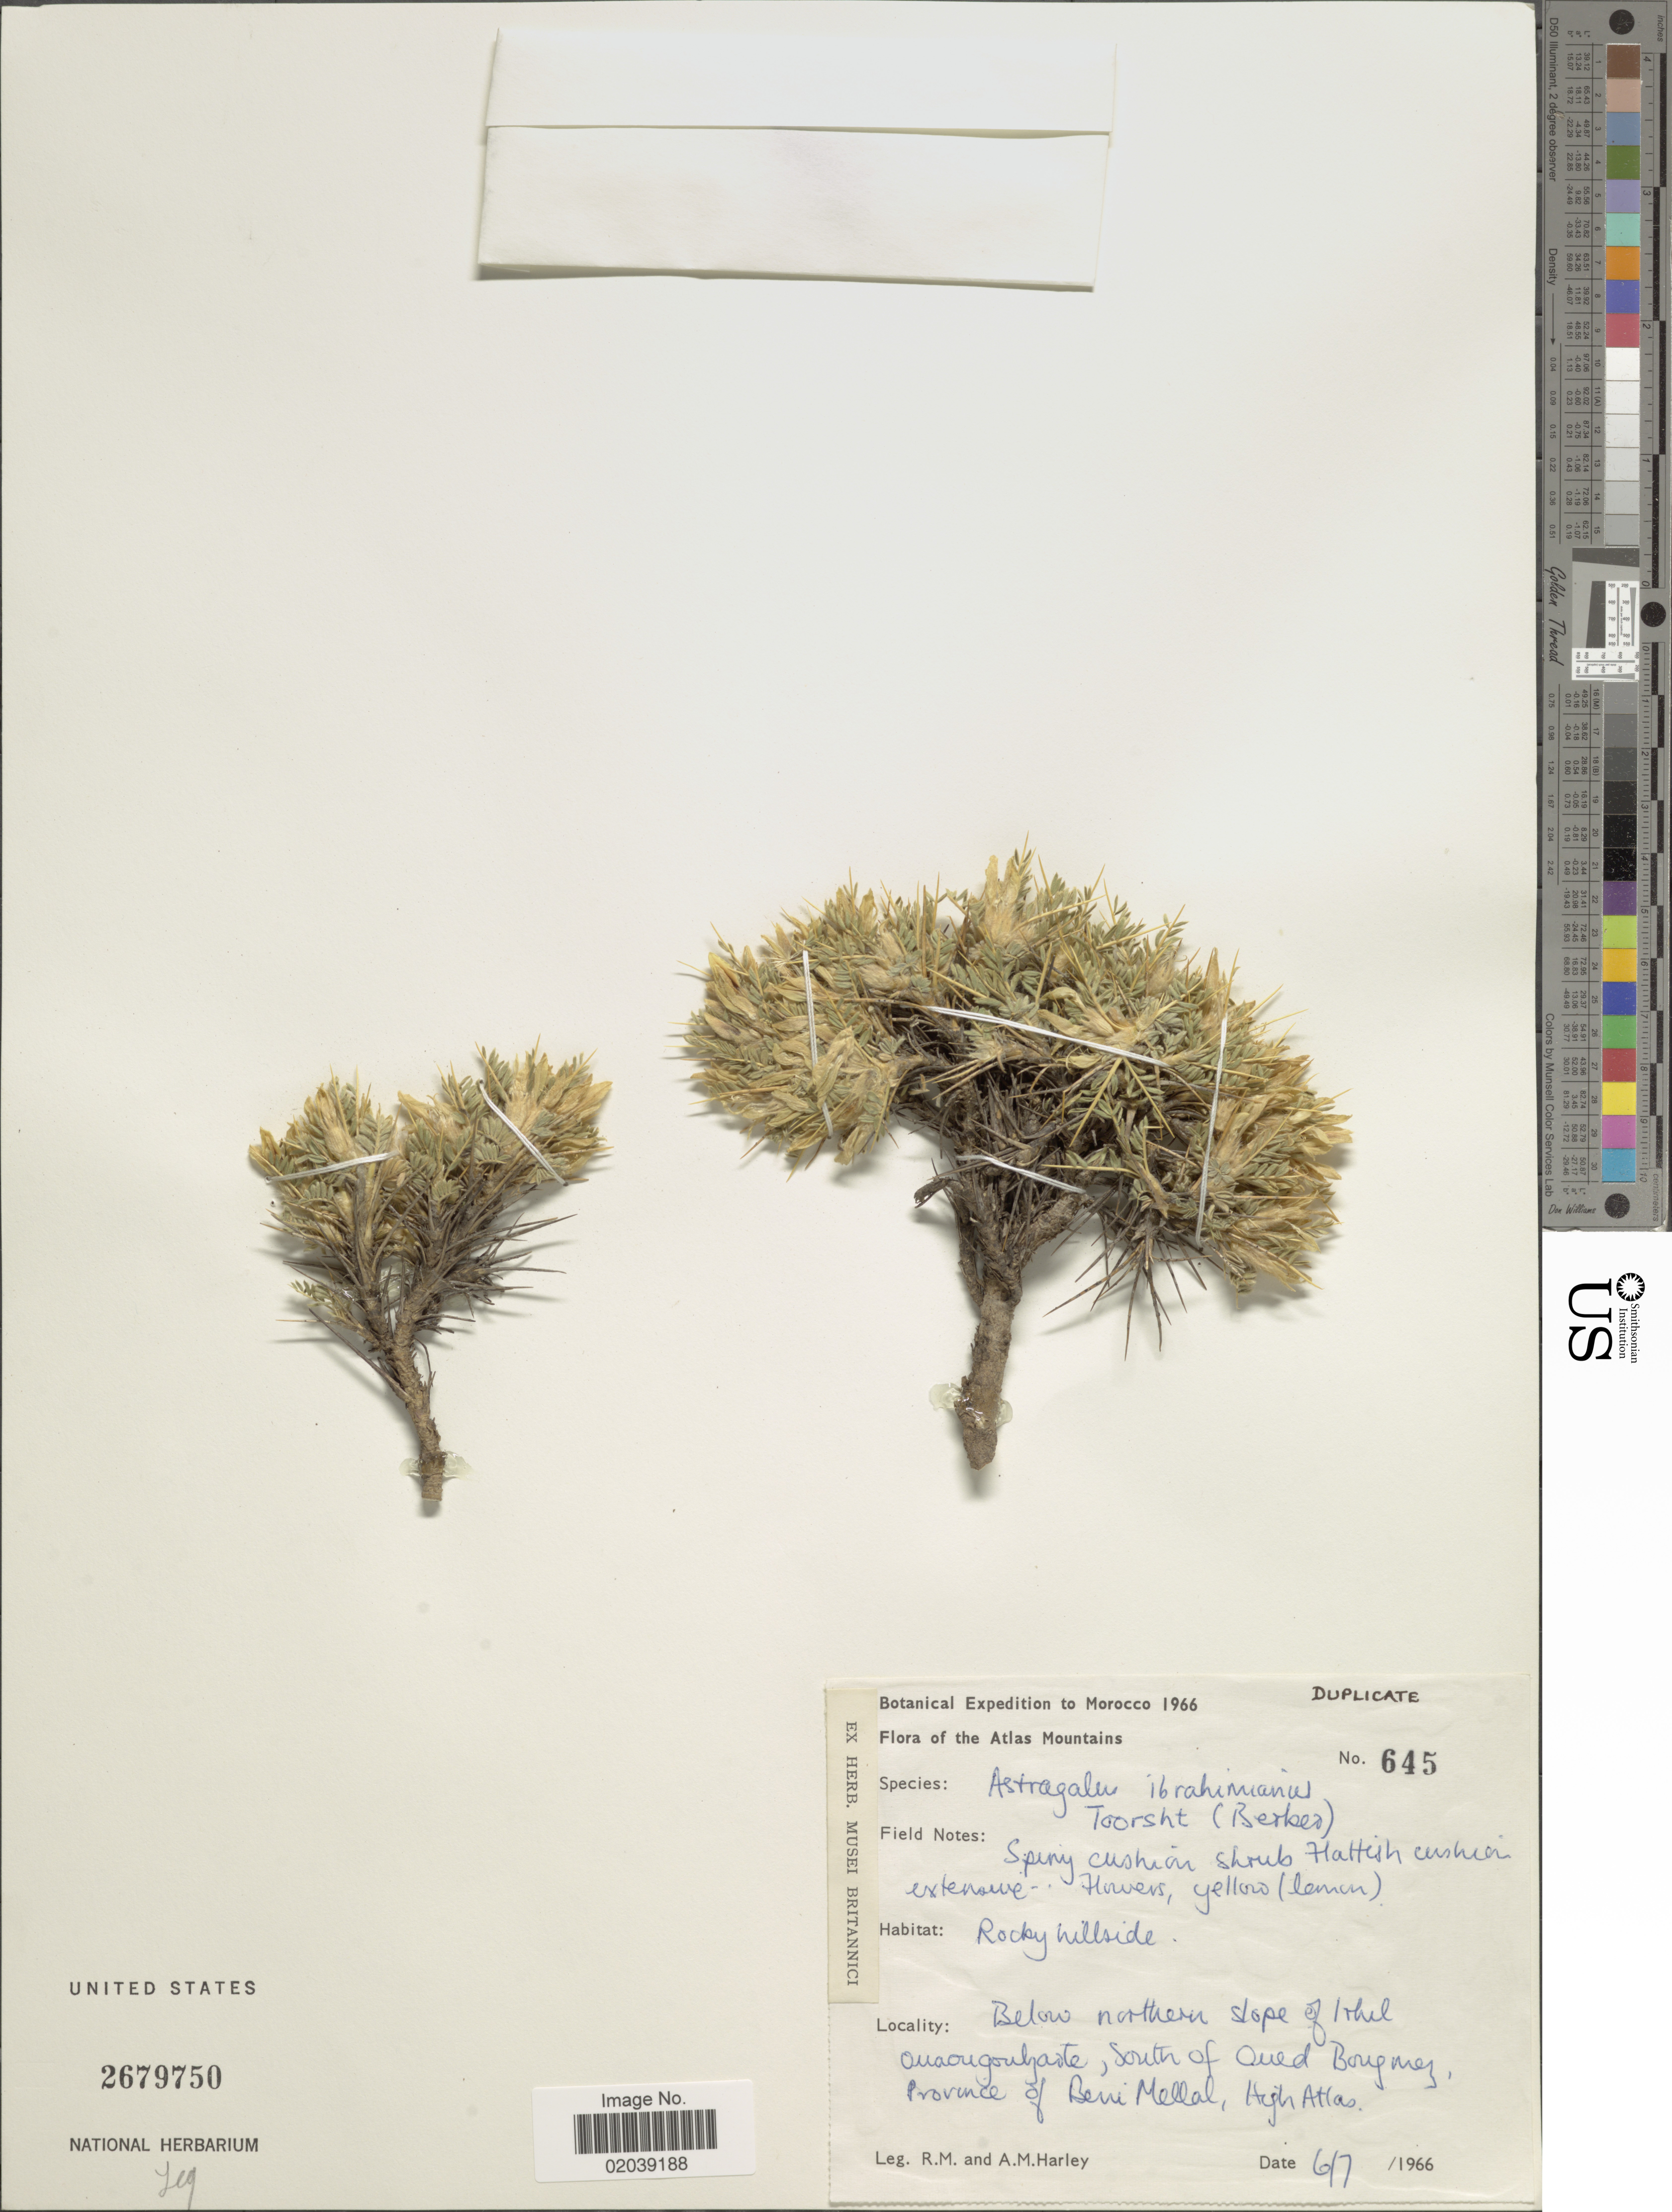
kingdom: Plantae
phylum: Tracheophyta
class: Magnoliopsida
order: Fabales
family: Fabaceae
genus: Astragalus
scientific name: Astragalus ibrahimianus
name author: Maire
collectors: R. M. Harley & Harley, A.M.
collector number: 645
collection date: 1966-07-06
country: Morocco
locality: The Atlas Mountains. Below northern slope of Khel Ouaougouljaote [interpreted], South of Oued Bougmez, Province of Beni Mellal, High Atlas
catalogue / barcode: US 2679750